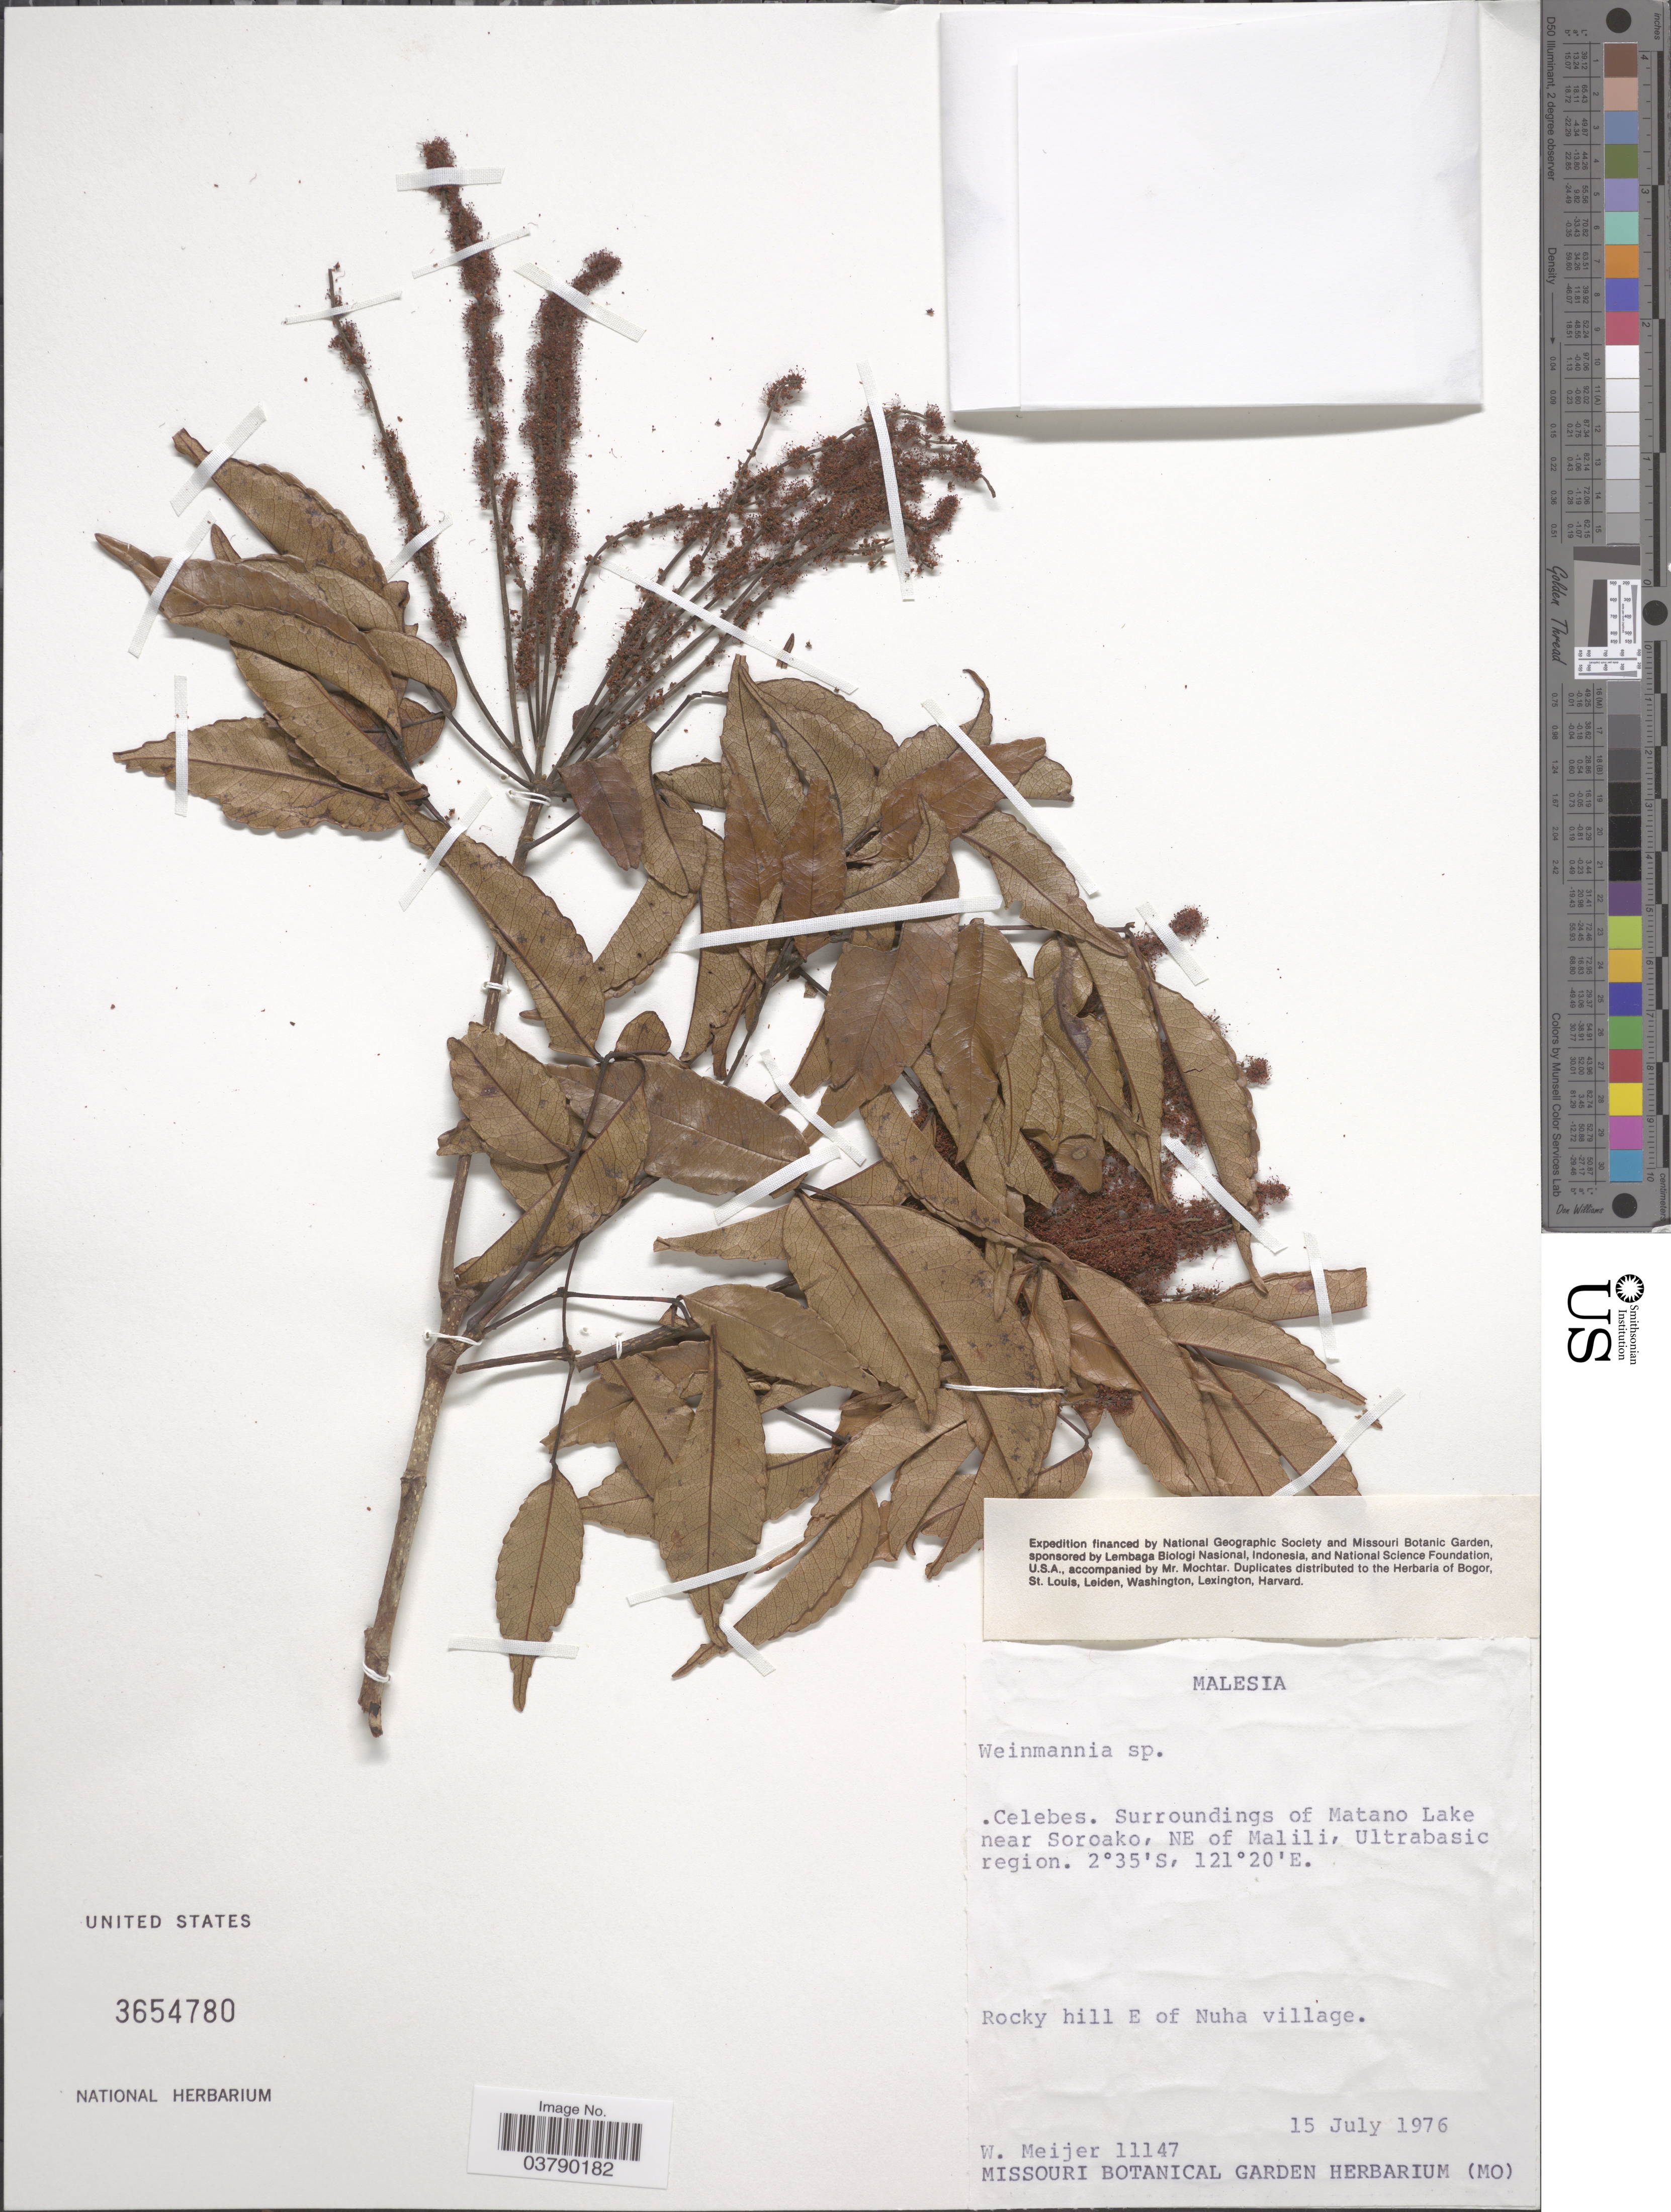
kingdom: Plantae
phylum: Tracheophyta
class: Magnoliopsida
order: Oxalidales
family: Cunoniaceae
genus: Pterophylla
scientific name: Pterophylla devogelii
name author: (H.C. Hopkins) Pillon & H.C. Hopkins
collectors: W. Meijer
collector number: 11147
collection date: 1976-07-15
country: Malaysia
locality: Malesia. Celebes. Surroundings of Matano Lake near Soroako, NE of Malili, Ultrabasic region. Rocky hill E of Nuha village.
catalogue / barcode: US 3654780